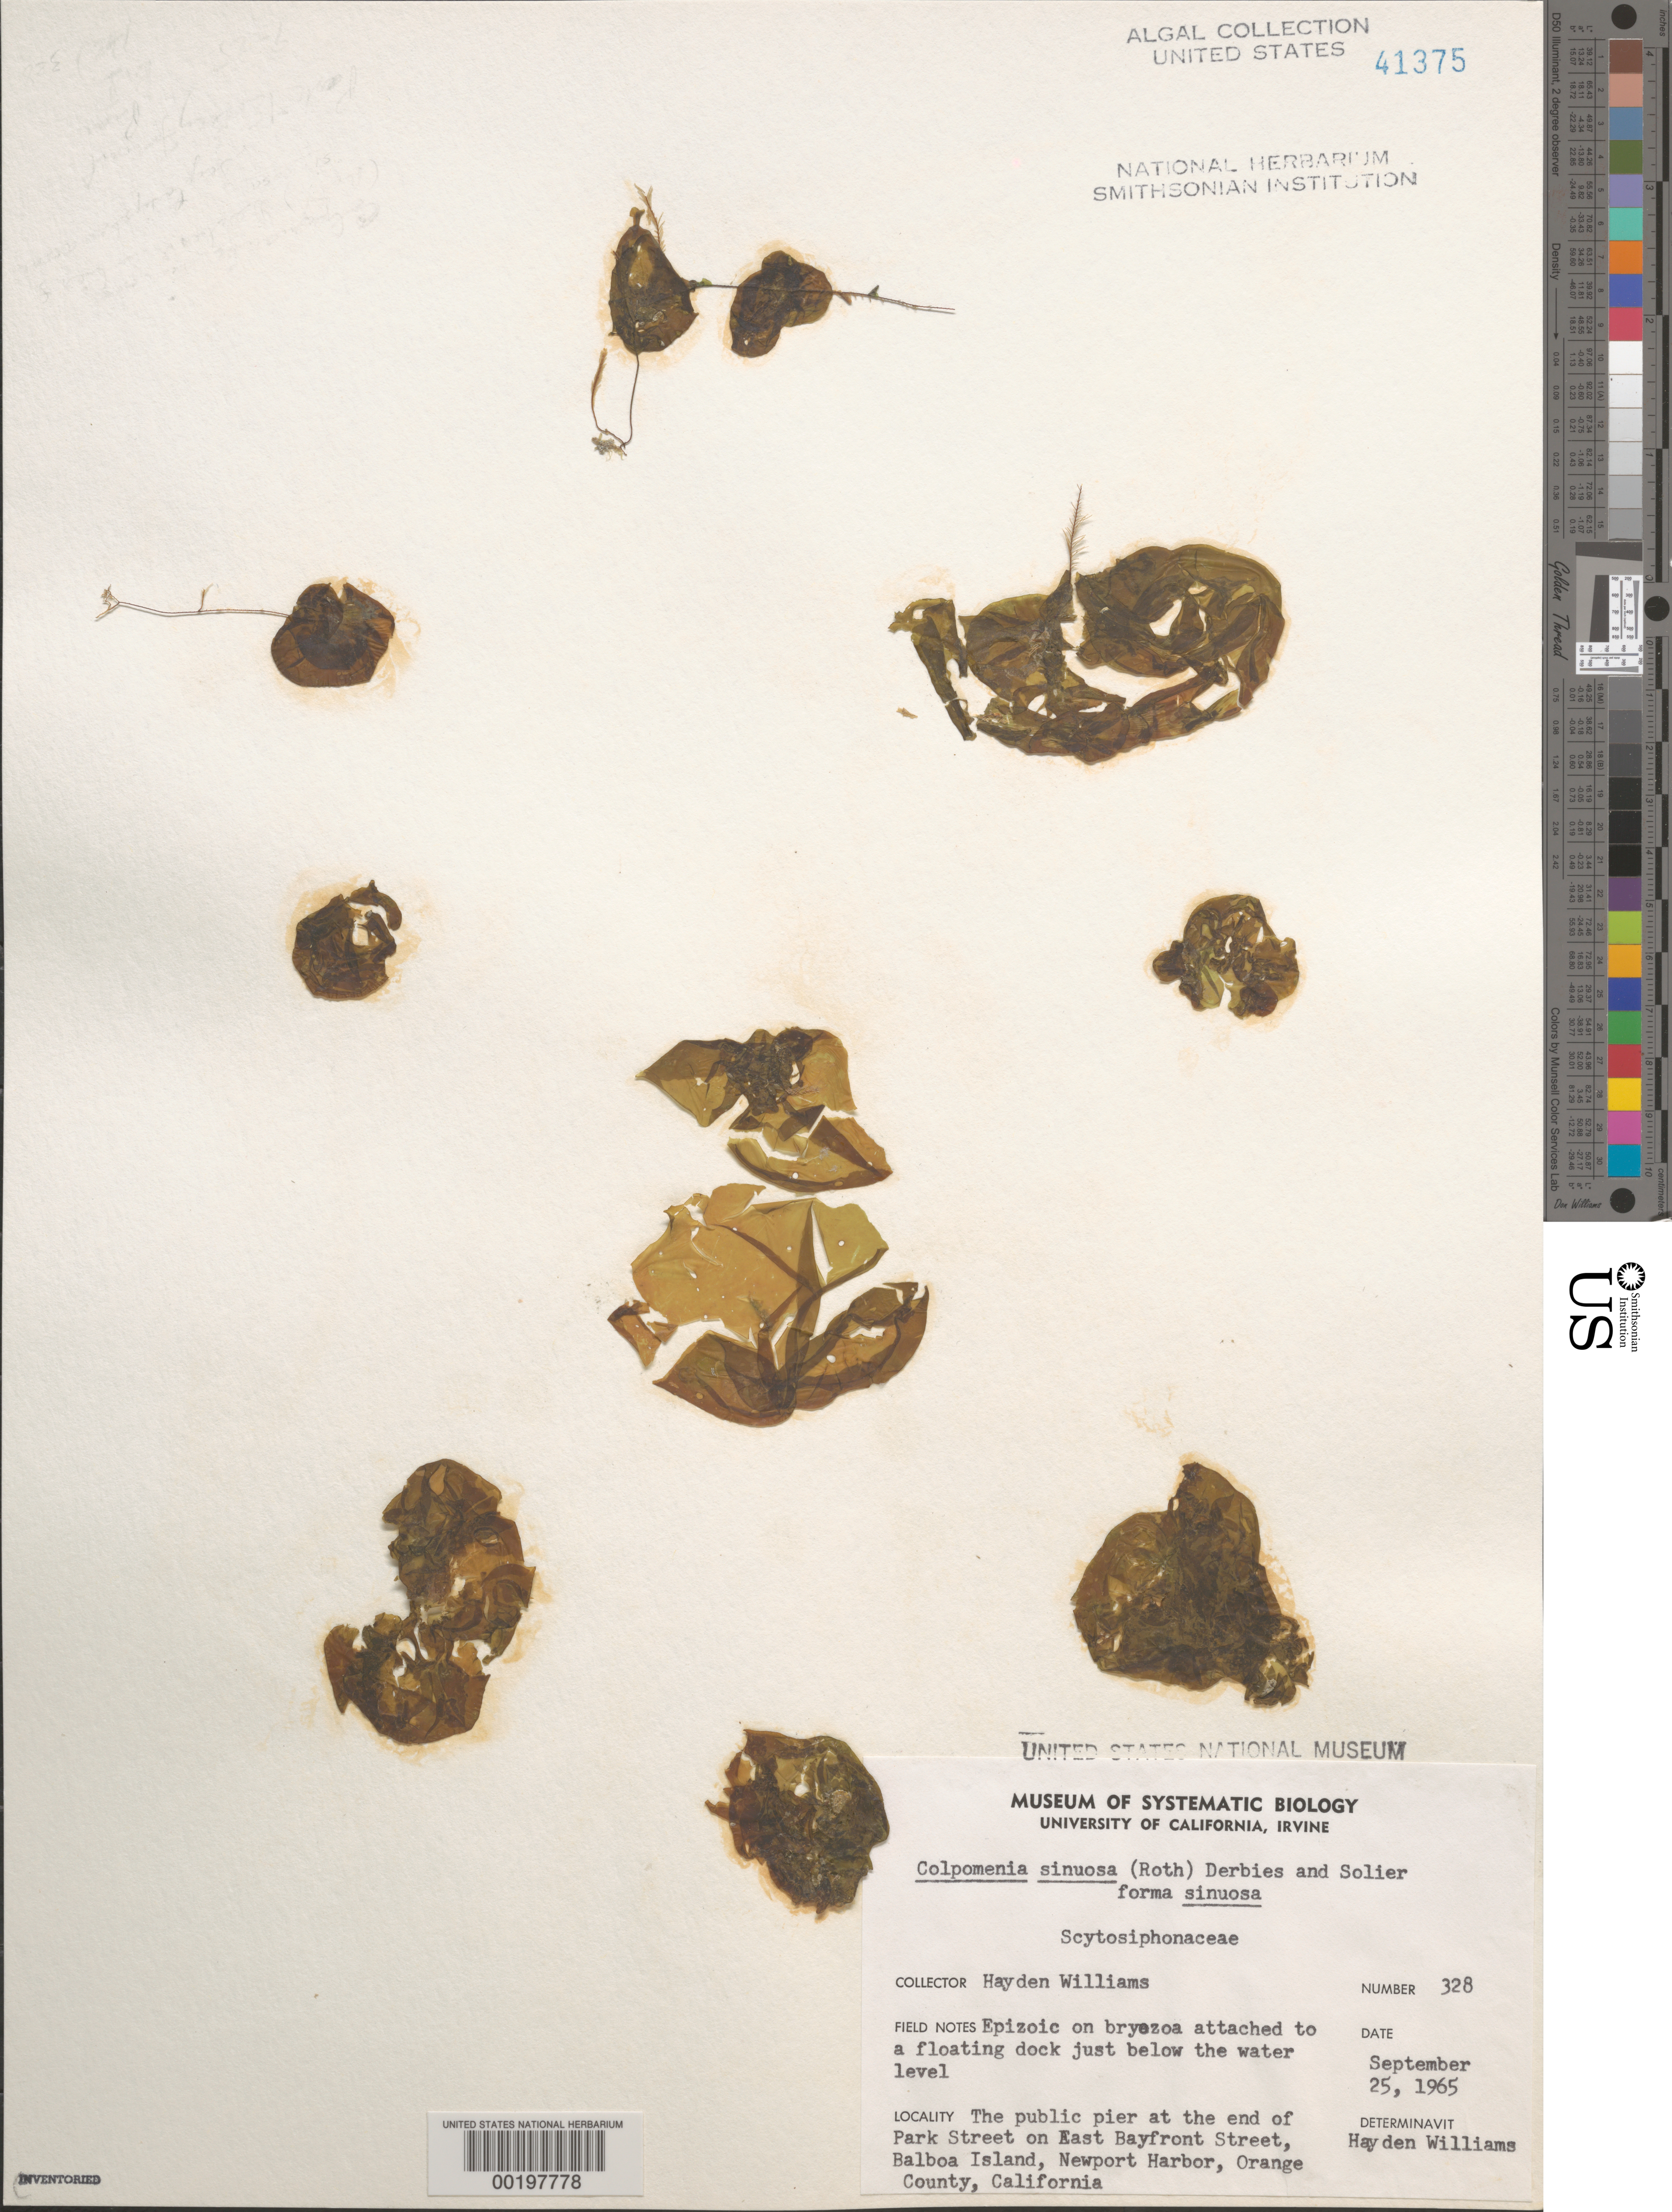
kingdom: Chromista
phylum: Ochrophyta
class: Phaeophyceae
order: Scytosiphonales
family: Scytosiphonaceae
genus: Colpomenia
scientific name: Colpomenia sinuosa f. sinuosa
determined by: Williams, H. R.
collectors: H. R. Williams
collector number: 328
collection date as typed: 25 Sep 1965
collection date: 1965-09-25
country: United States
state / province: California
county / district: Orange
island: Balboa Island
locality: Newport Harbor, Park Street on East Bayfront Street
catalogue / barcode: US 41375